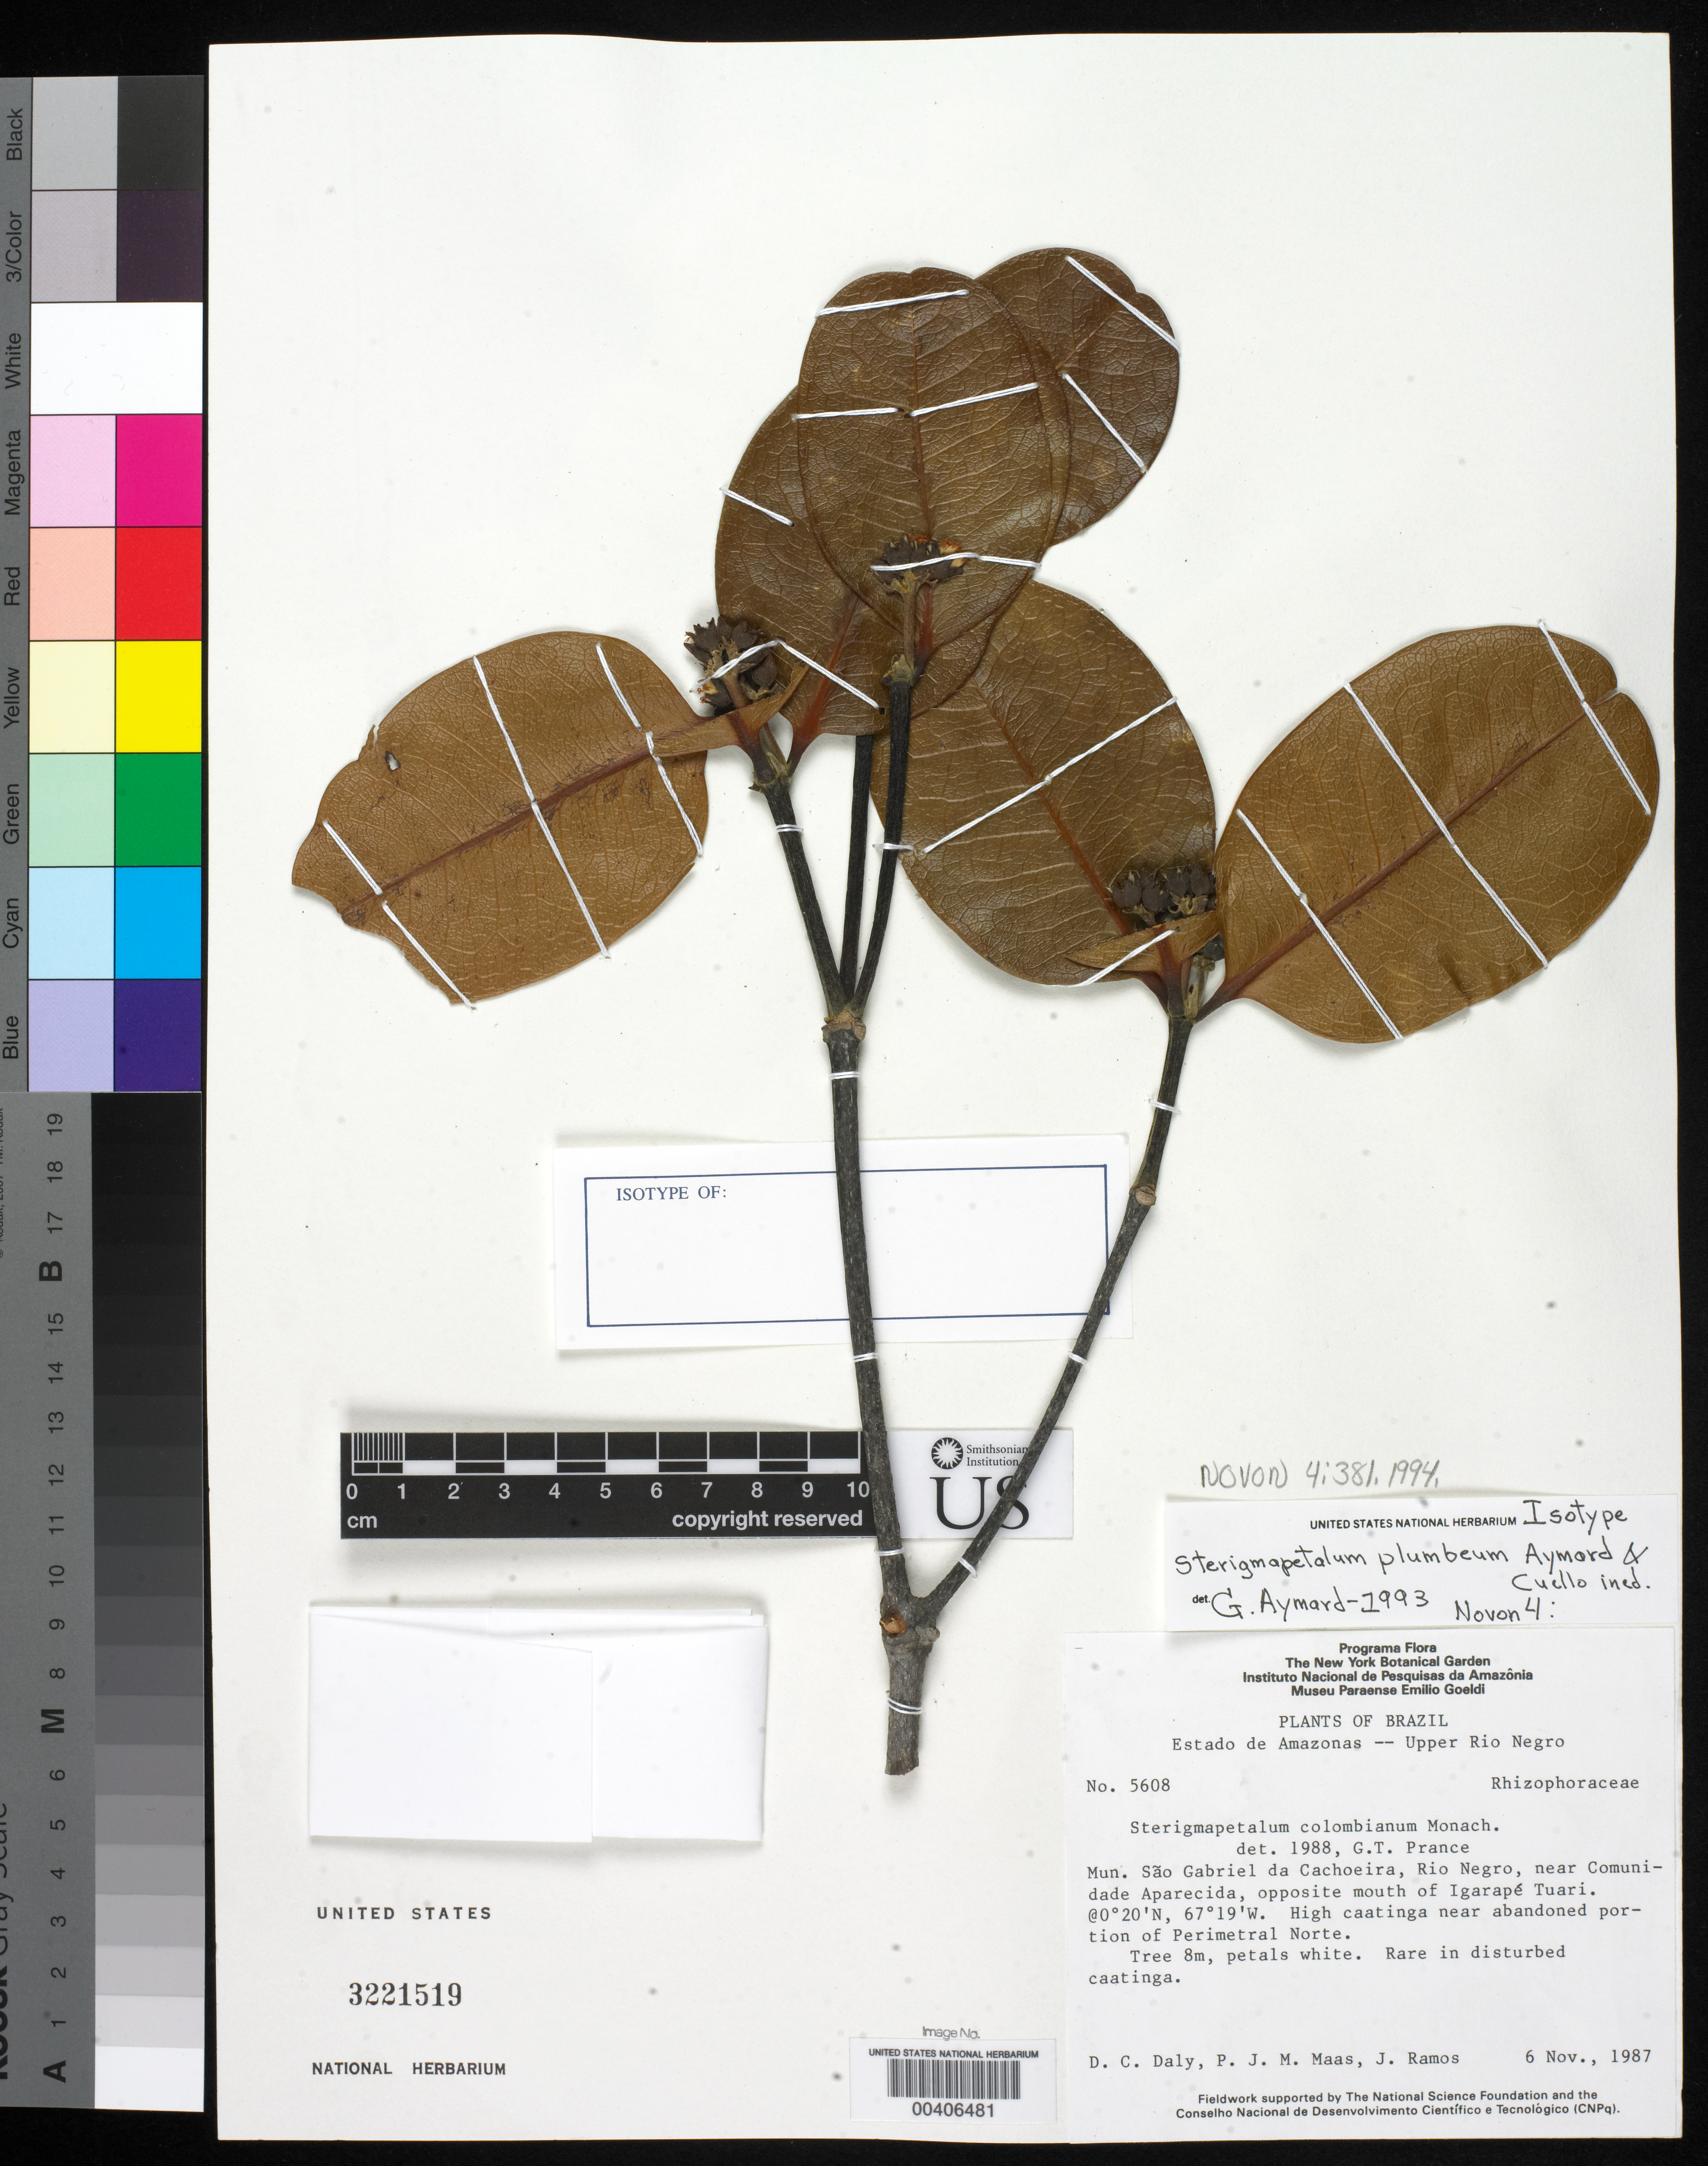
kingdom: Plantae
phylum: Tracheophyta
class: Magnoliopsida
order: Malpighiales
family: Rhizophoraceae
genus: Sterigmapetalum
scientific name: Sterigmapetalum plumbeum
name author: Aymard & Cuello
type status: Isotype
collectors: D. C. Daly, P. Maas & J. F. Ramos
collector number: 5608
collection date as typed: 06 Nov 1987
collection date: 1987-11-06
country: Brazil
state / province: Amazonas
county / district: São Gabriel da Cachoeira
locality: Rio Negro, near Comunidade Aparecida, opposite mouth of Igarape Tuari.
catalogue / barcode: US 3221519